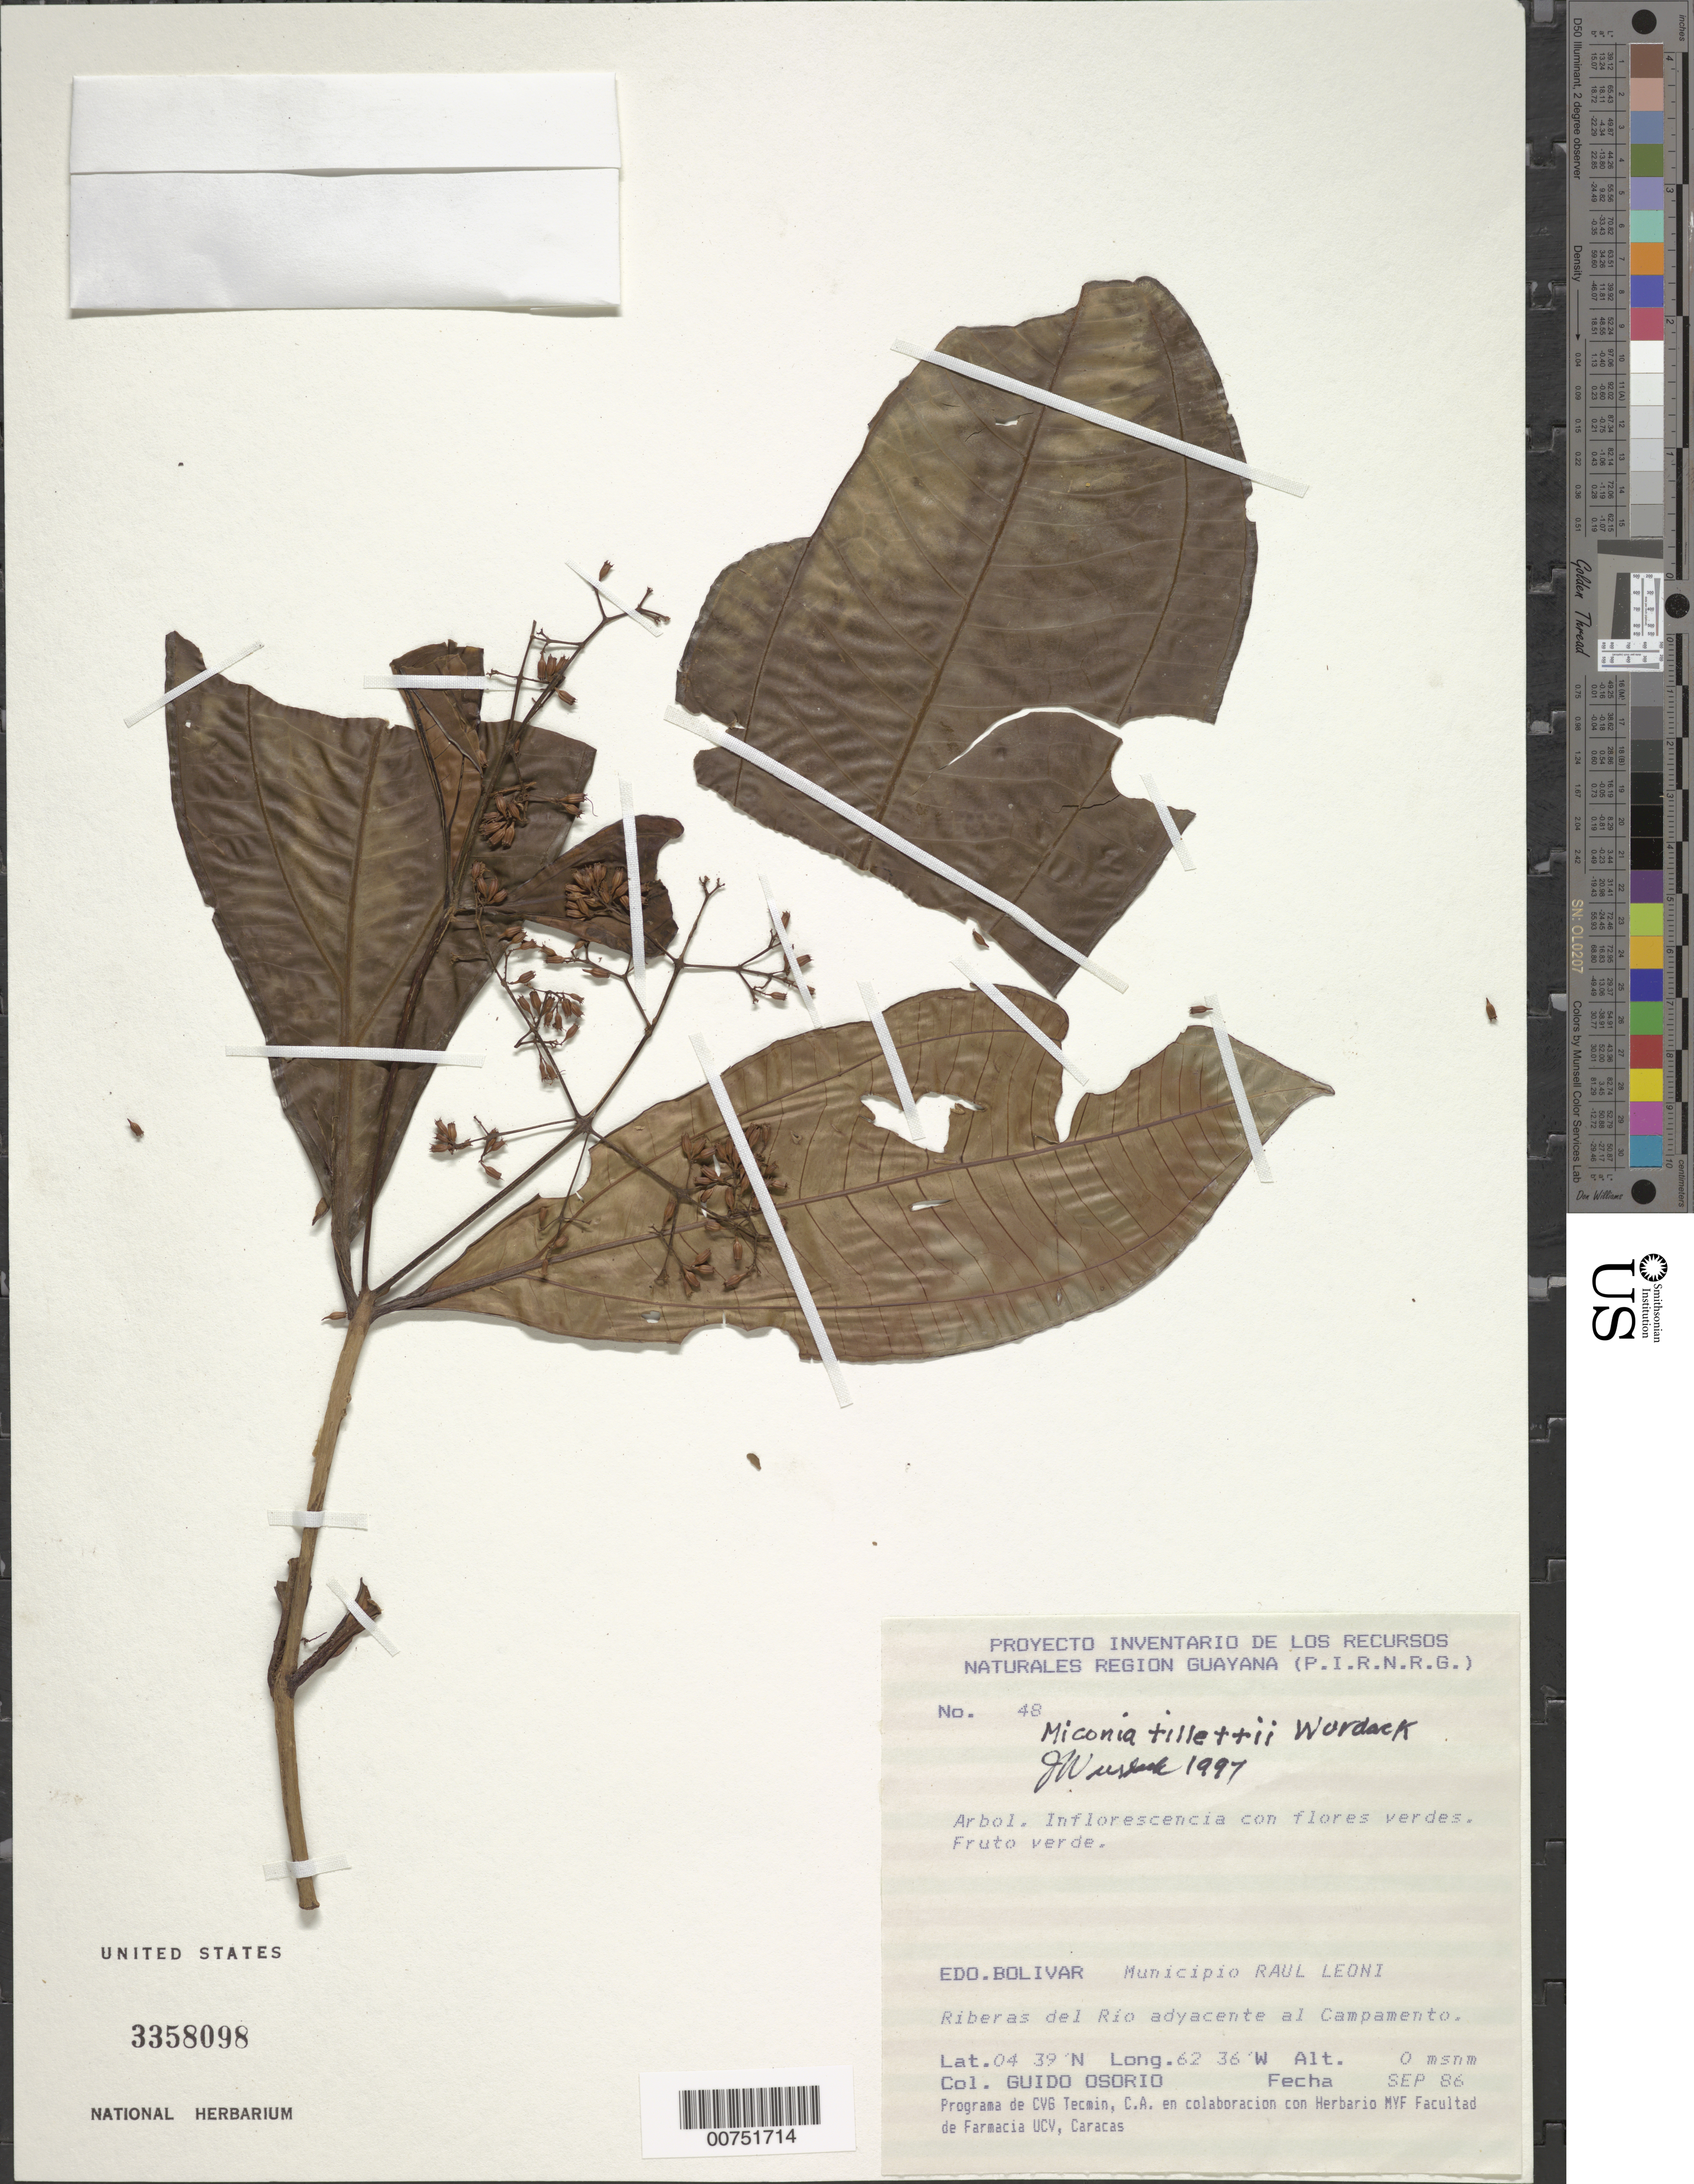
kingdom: Plantae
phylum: Tracheophyta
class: Magnoliopsida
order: Myrtales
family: Melastomataceae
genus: Miconia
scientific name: Miconia tillettii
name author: Wurdack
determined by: Wurdack, John J., (US), US (UNITED STATES)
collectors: G. Osorio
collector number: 48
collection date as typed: Sep-86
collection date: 1986-09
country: Venezuela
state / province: Bolívar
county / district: Angostura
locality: Mpi Raúl Leoni [=Angostura], riberas del Río adyacente al Campamento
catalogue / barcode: US 3358098